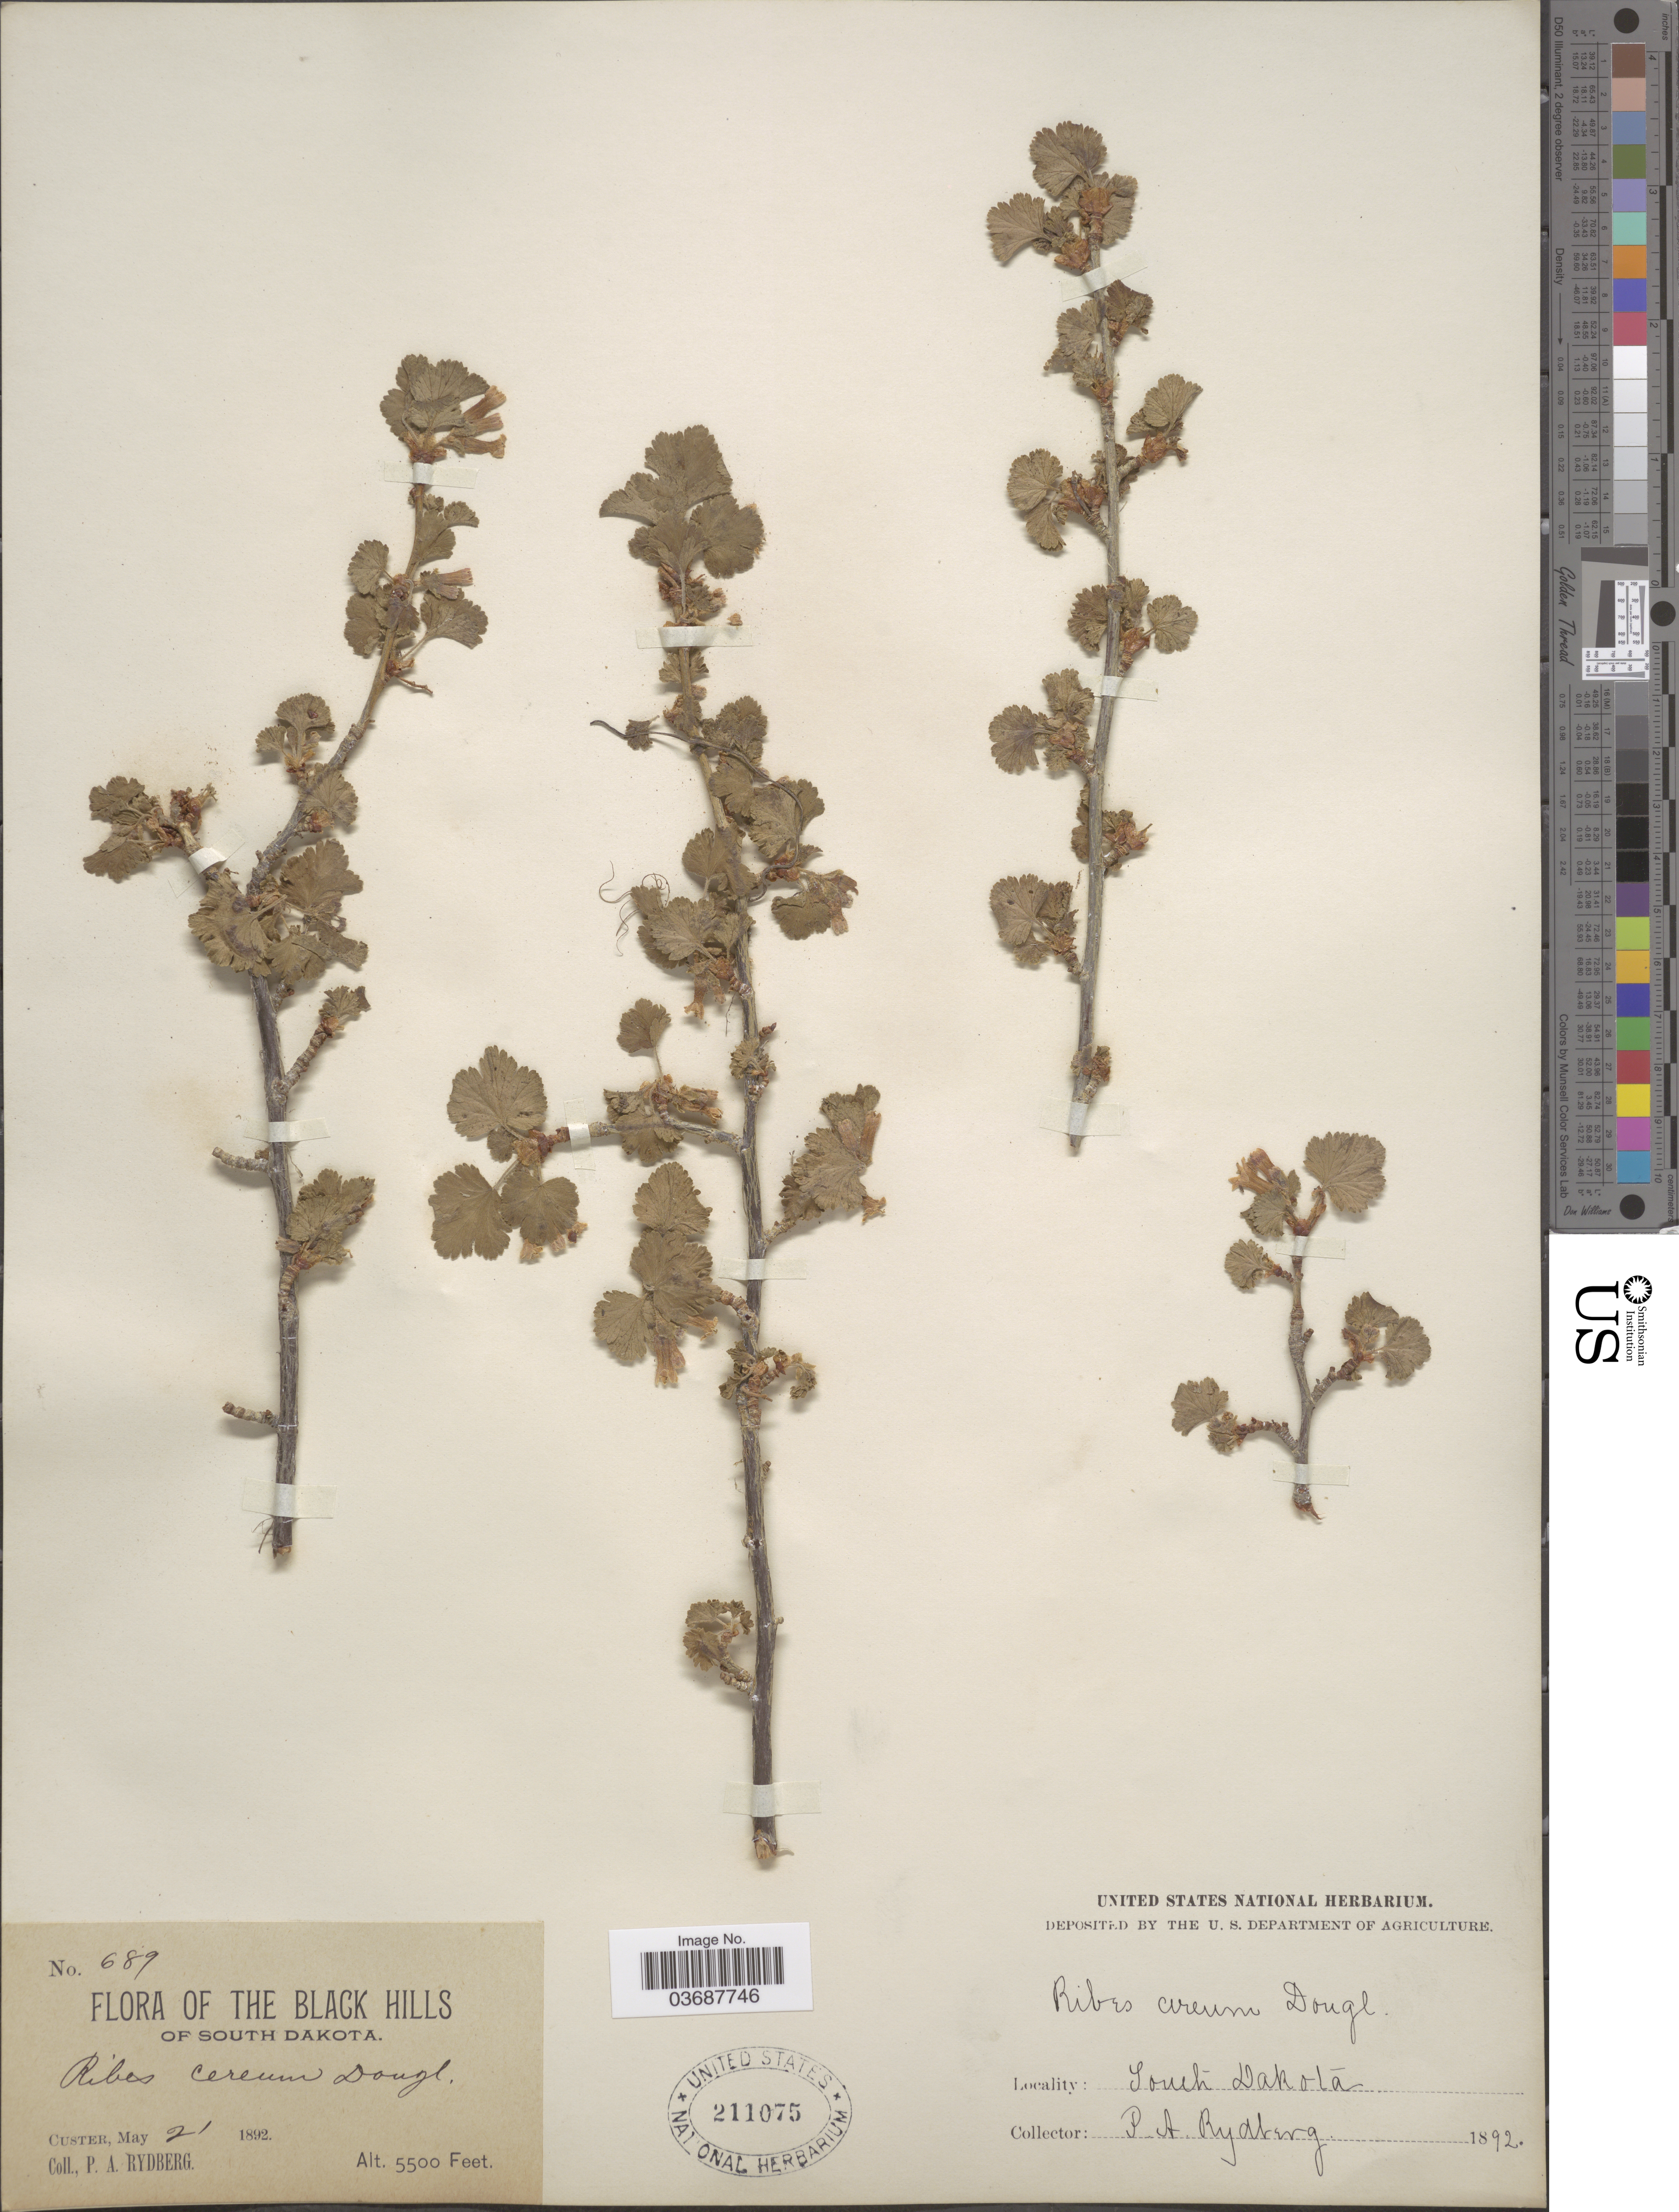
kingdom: Plantae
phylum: Tracheophyta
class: Magnoliopsida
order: Saxifragales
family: Grossulariaceae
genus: Ribes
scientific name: Ribes inebrians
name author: Lindl.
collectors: P. A. Rydberg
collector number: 689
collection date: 1892-05-21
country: United States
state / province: South Dakota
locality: The Black Hills of South Dakota. Custer.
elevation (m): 1676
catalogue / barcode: US 211075